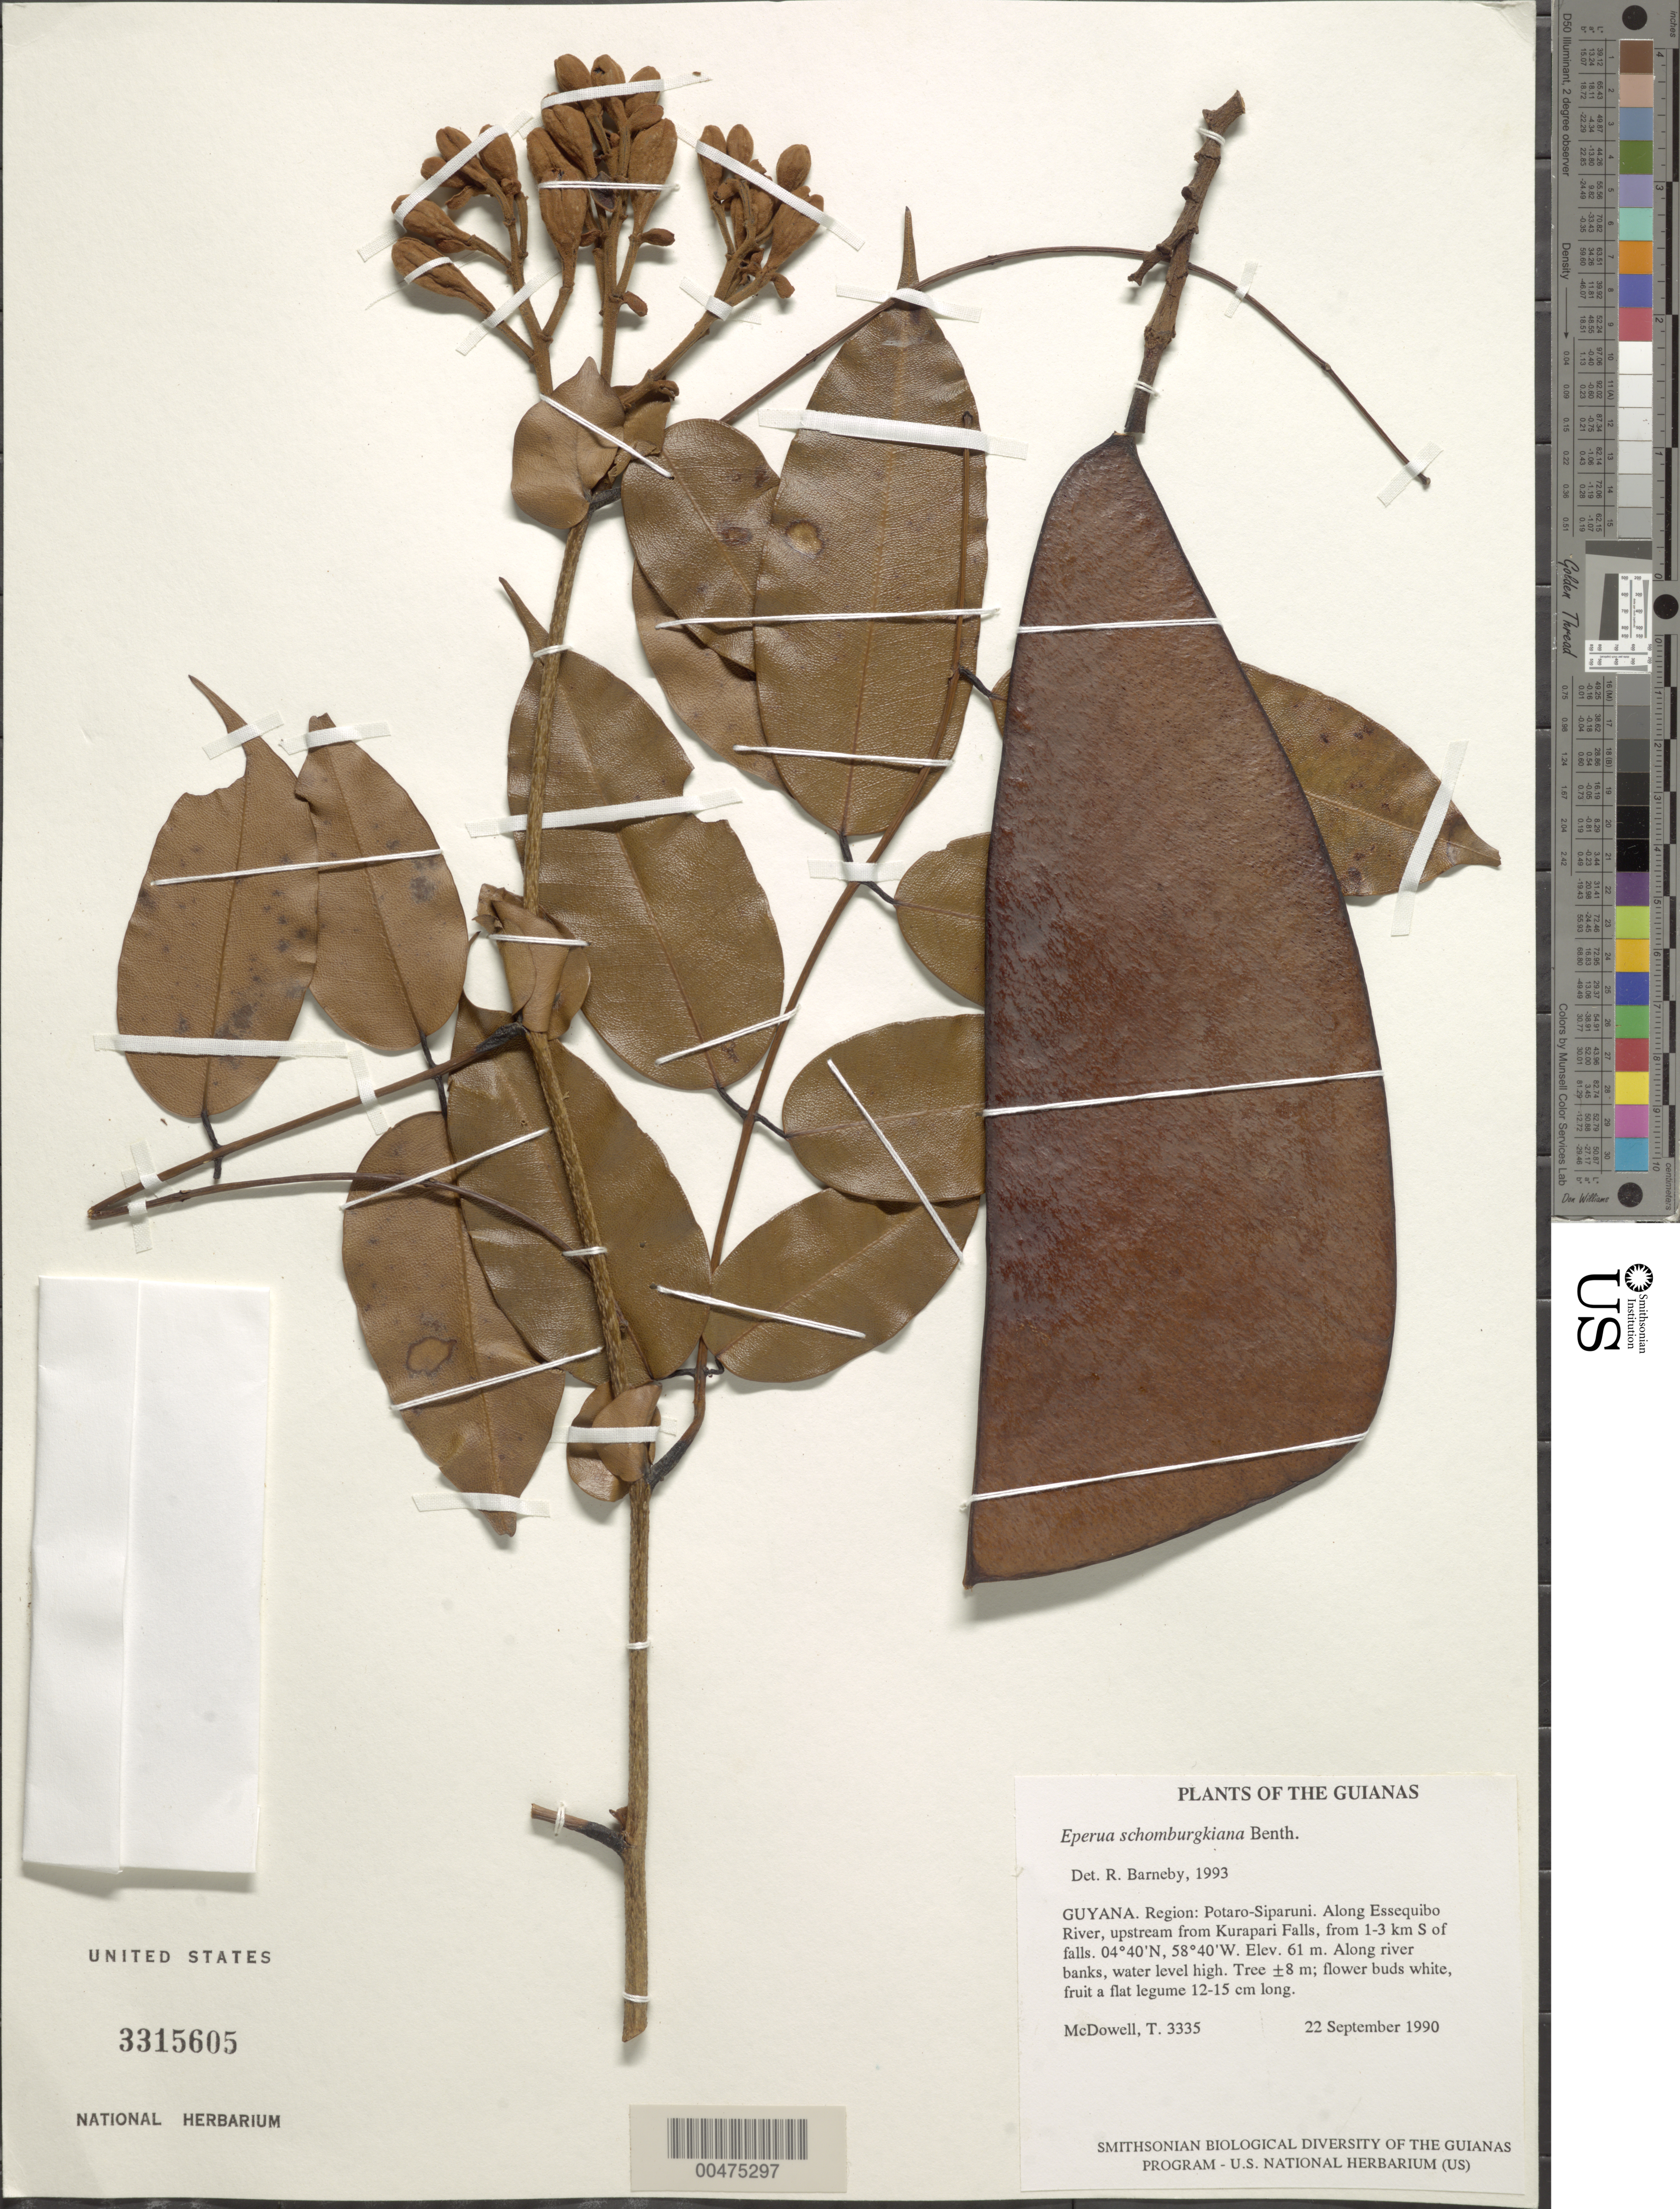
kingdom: Plantae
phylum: Tracheophyta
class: Magnoliopsida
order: Fabales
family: Fabaceae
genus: Eperua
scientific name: Eperua schomburgkiana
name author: Benth.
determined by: Barneby, Rupert C., (NY)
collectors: T. McDowell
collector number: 3335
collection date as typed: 22 September 1990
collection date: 1990-09-22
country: Guyana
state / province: Potaro-Siparuni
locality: Along Essequibo River, upstream from Kurupukari Falls, from 1-3 km S of falls. Iwokrama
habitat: Along river banks, water level high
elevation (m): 61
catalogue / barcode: US 3315605